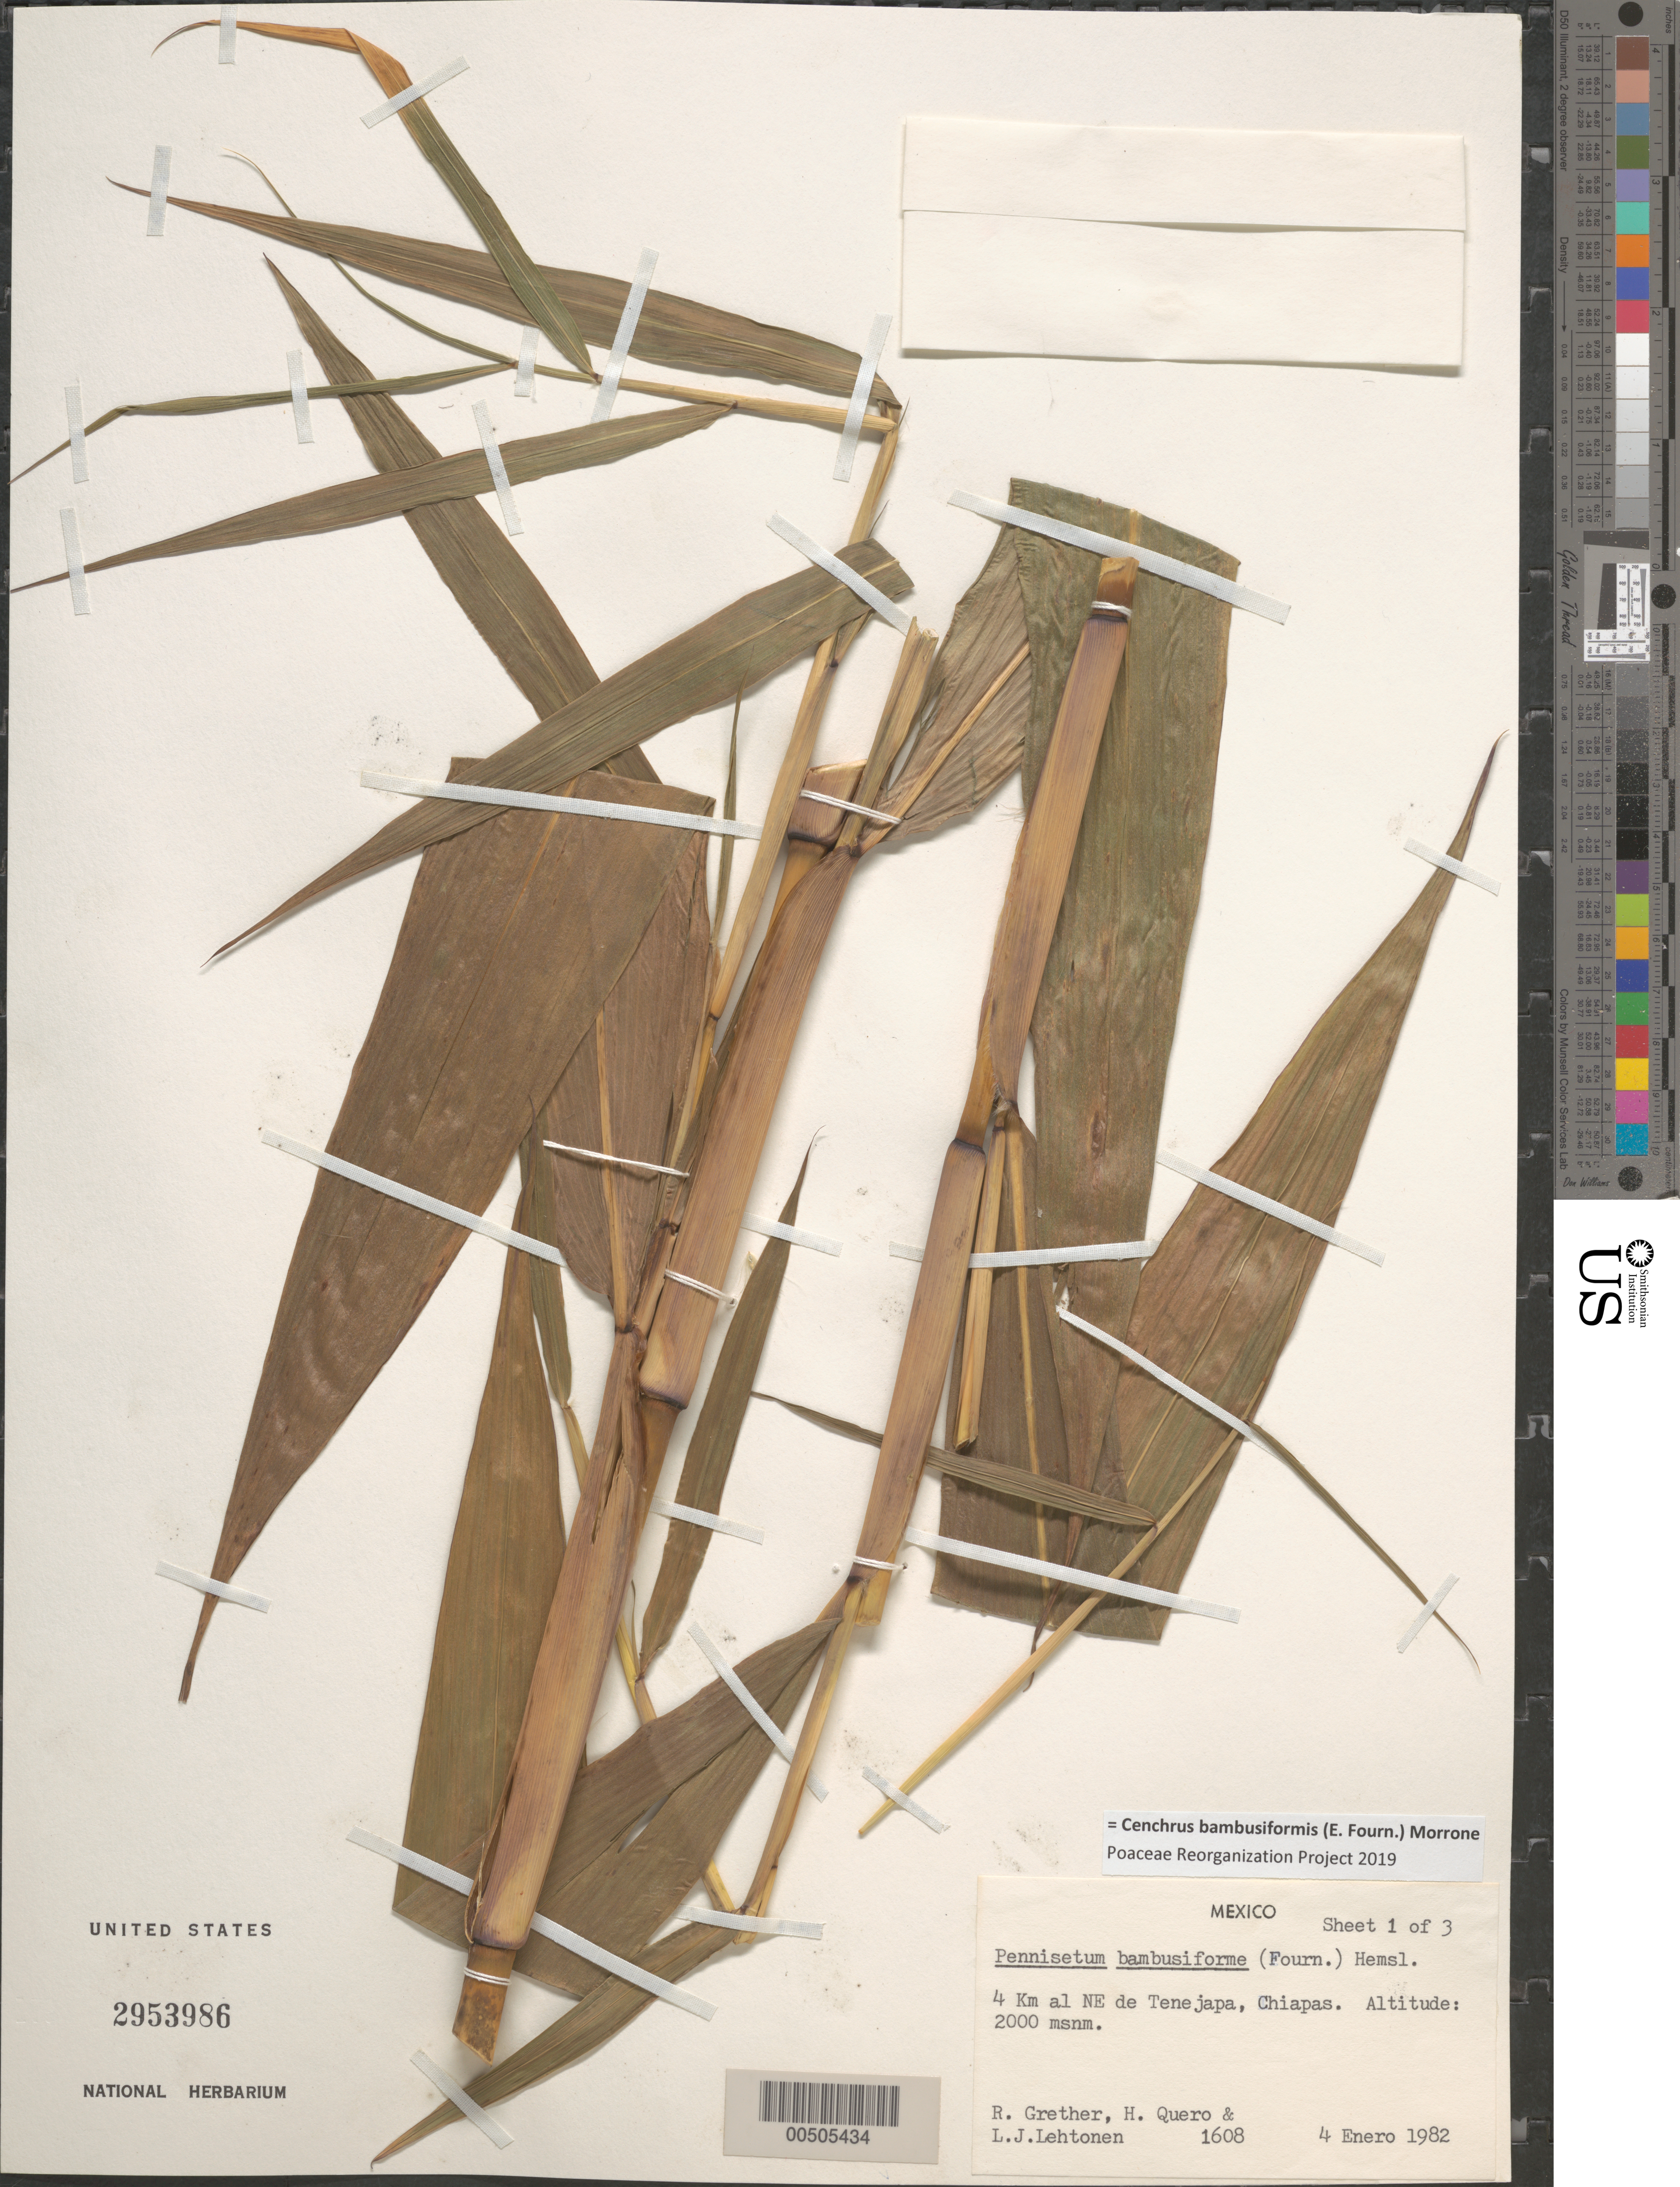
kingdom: Plantae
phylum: Tracheophyta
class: Liliopsida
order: Poales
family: Poaceae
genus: Cenchrus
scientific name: Cenchrus bambusiformis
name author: (E. Fourn.) Morrone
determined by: Poaceae Reorganization Project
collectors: R. Grether, H. Quero & L. Lehtonen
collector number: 1608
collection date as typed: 4 Jan 1982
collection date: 1982-01-04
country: Mexico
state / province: Chiapas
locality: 4 km NE of Tenejapa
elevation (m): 2000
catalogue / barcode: US 2953986